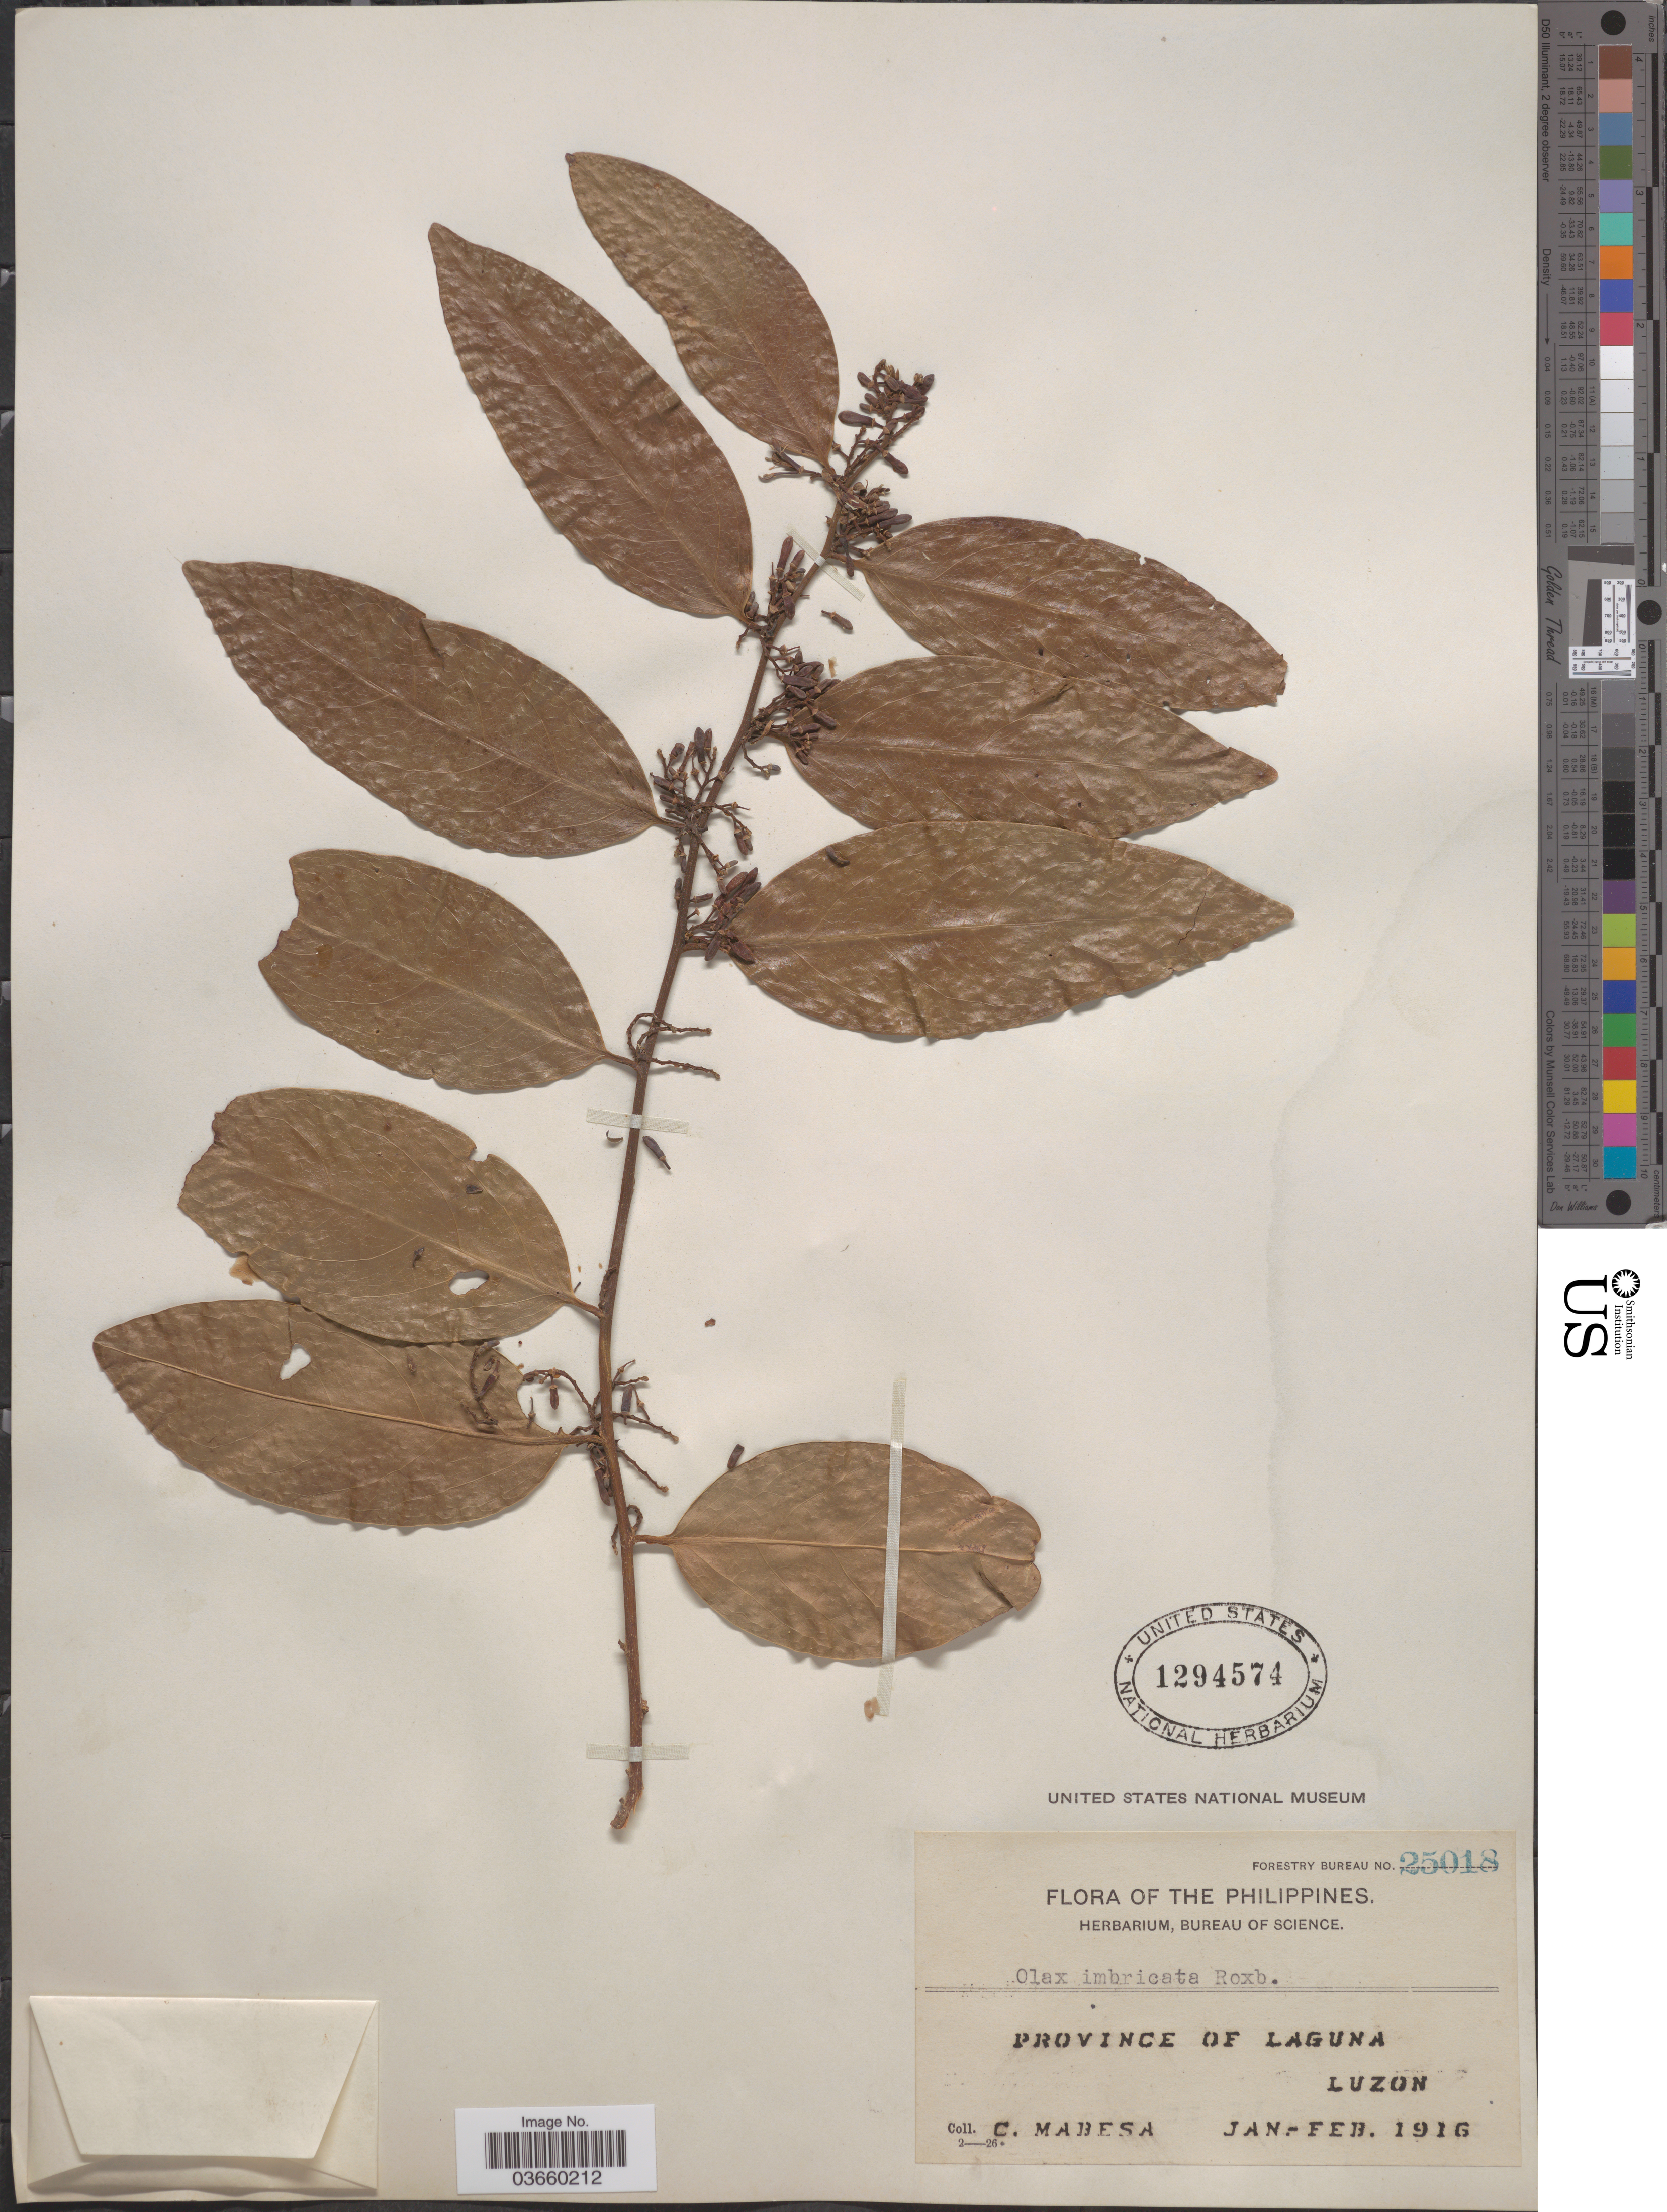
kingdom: Plantae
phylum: Tracheophyta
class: Magnoliopsida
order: Santalales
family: Olacaceae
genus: Olax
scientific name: Olax imbricata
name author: Roxb.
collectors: C. Mabesa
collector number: Forestry Bureau 25018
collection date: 1916-01/1916-02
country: Philippines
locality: Province of Laguna, Luzon.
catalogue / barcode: US 1294574